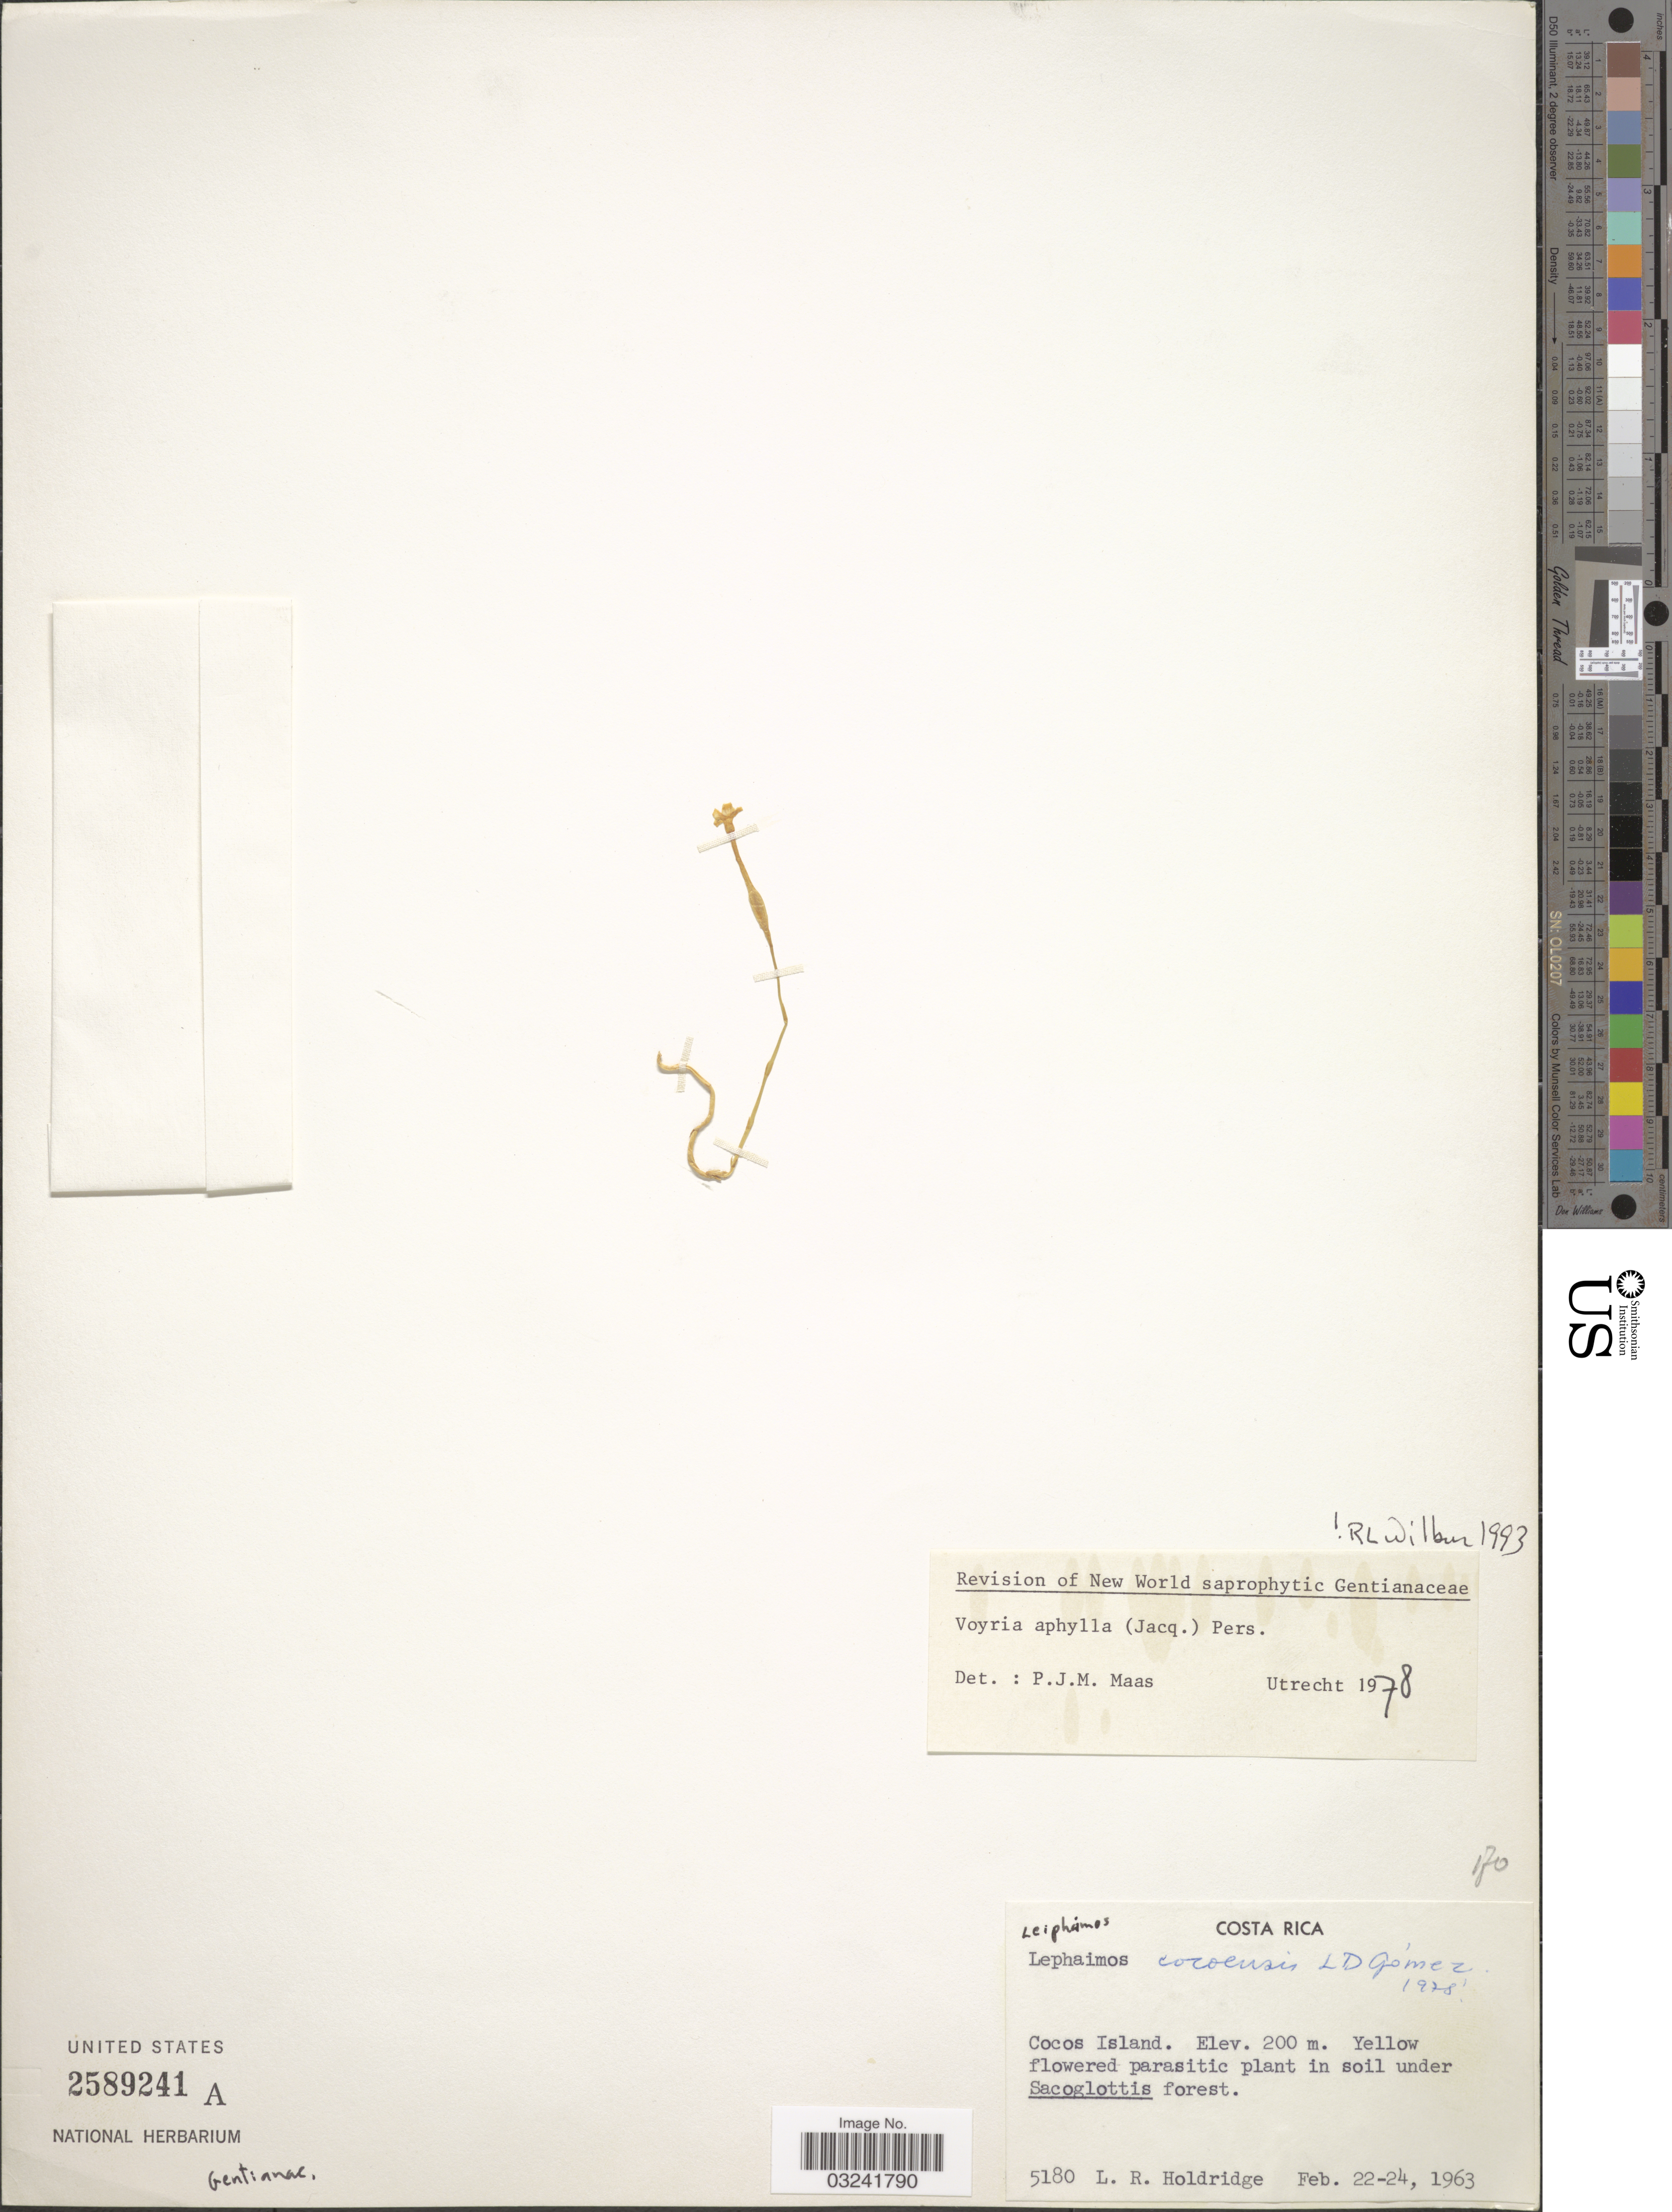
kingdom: Plantae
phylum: Tracheophyta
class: Magnoliopsida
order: Gentianales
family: Gentianaceae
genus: Voyria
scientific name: Voyria aphylla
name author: (Jacq.) Pers.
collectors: L. Holdridge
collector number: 5180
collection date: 1963-02-22/1963-02-24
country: Costa Rica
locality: Cocos Island.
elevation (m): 200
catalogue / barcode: US 2589241A